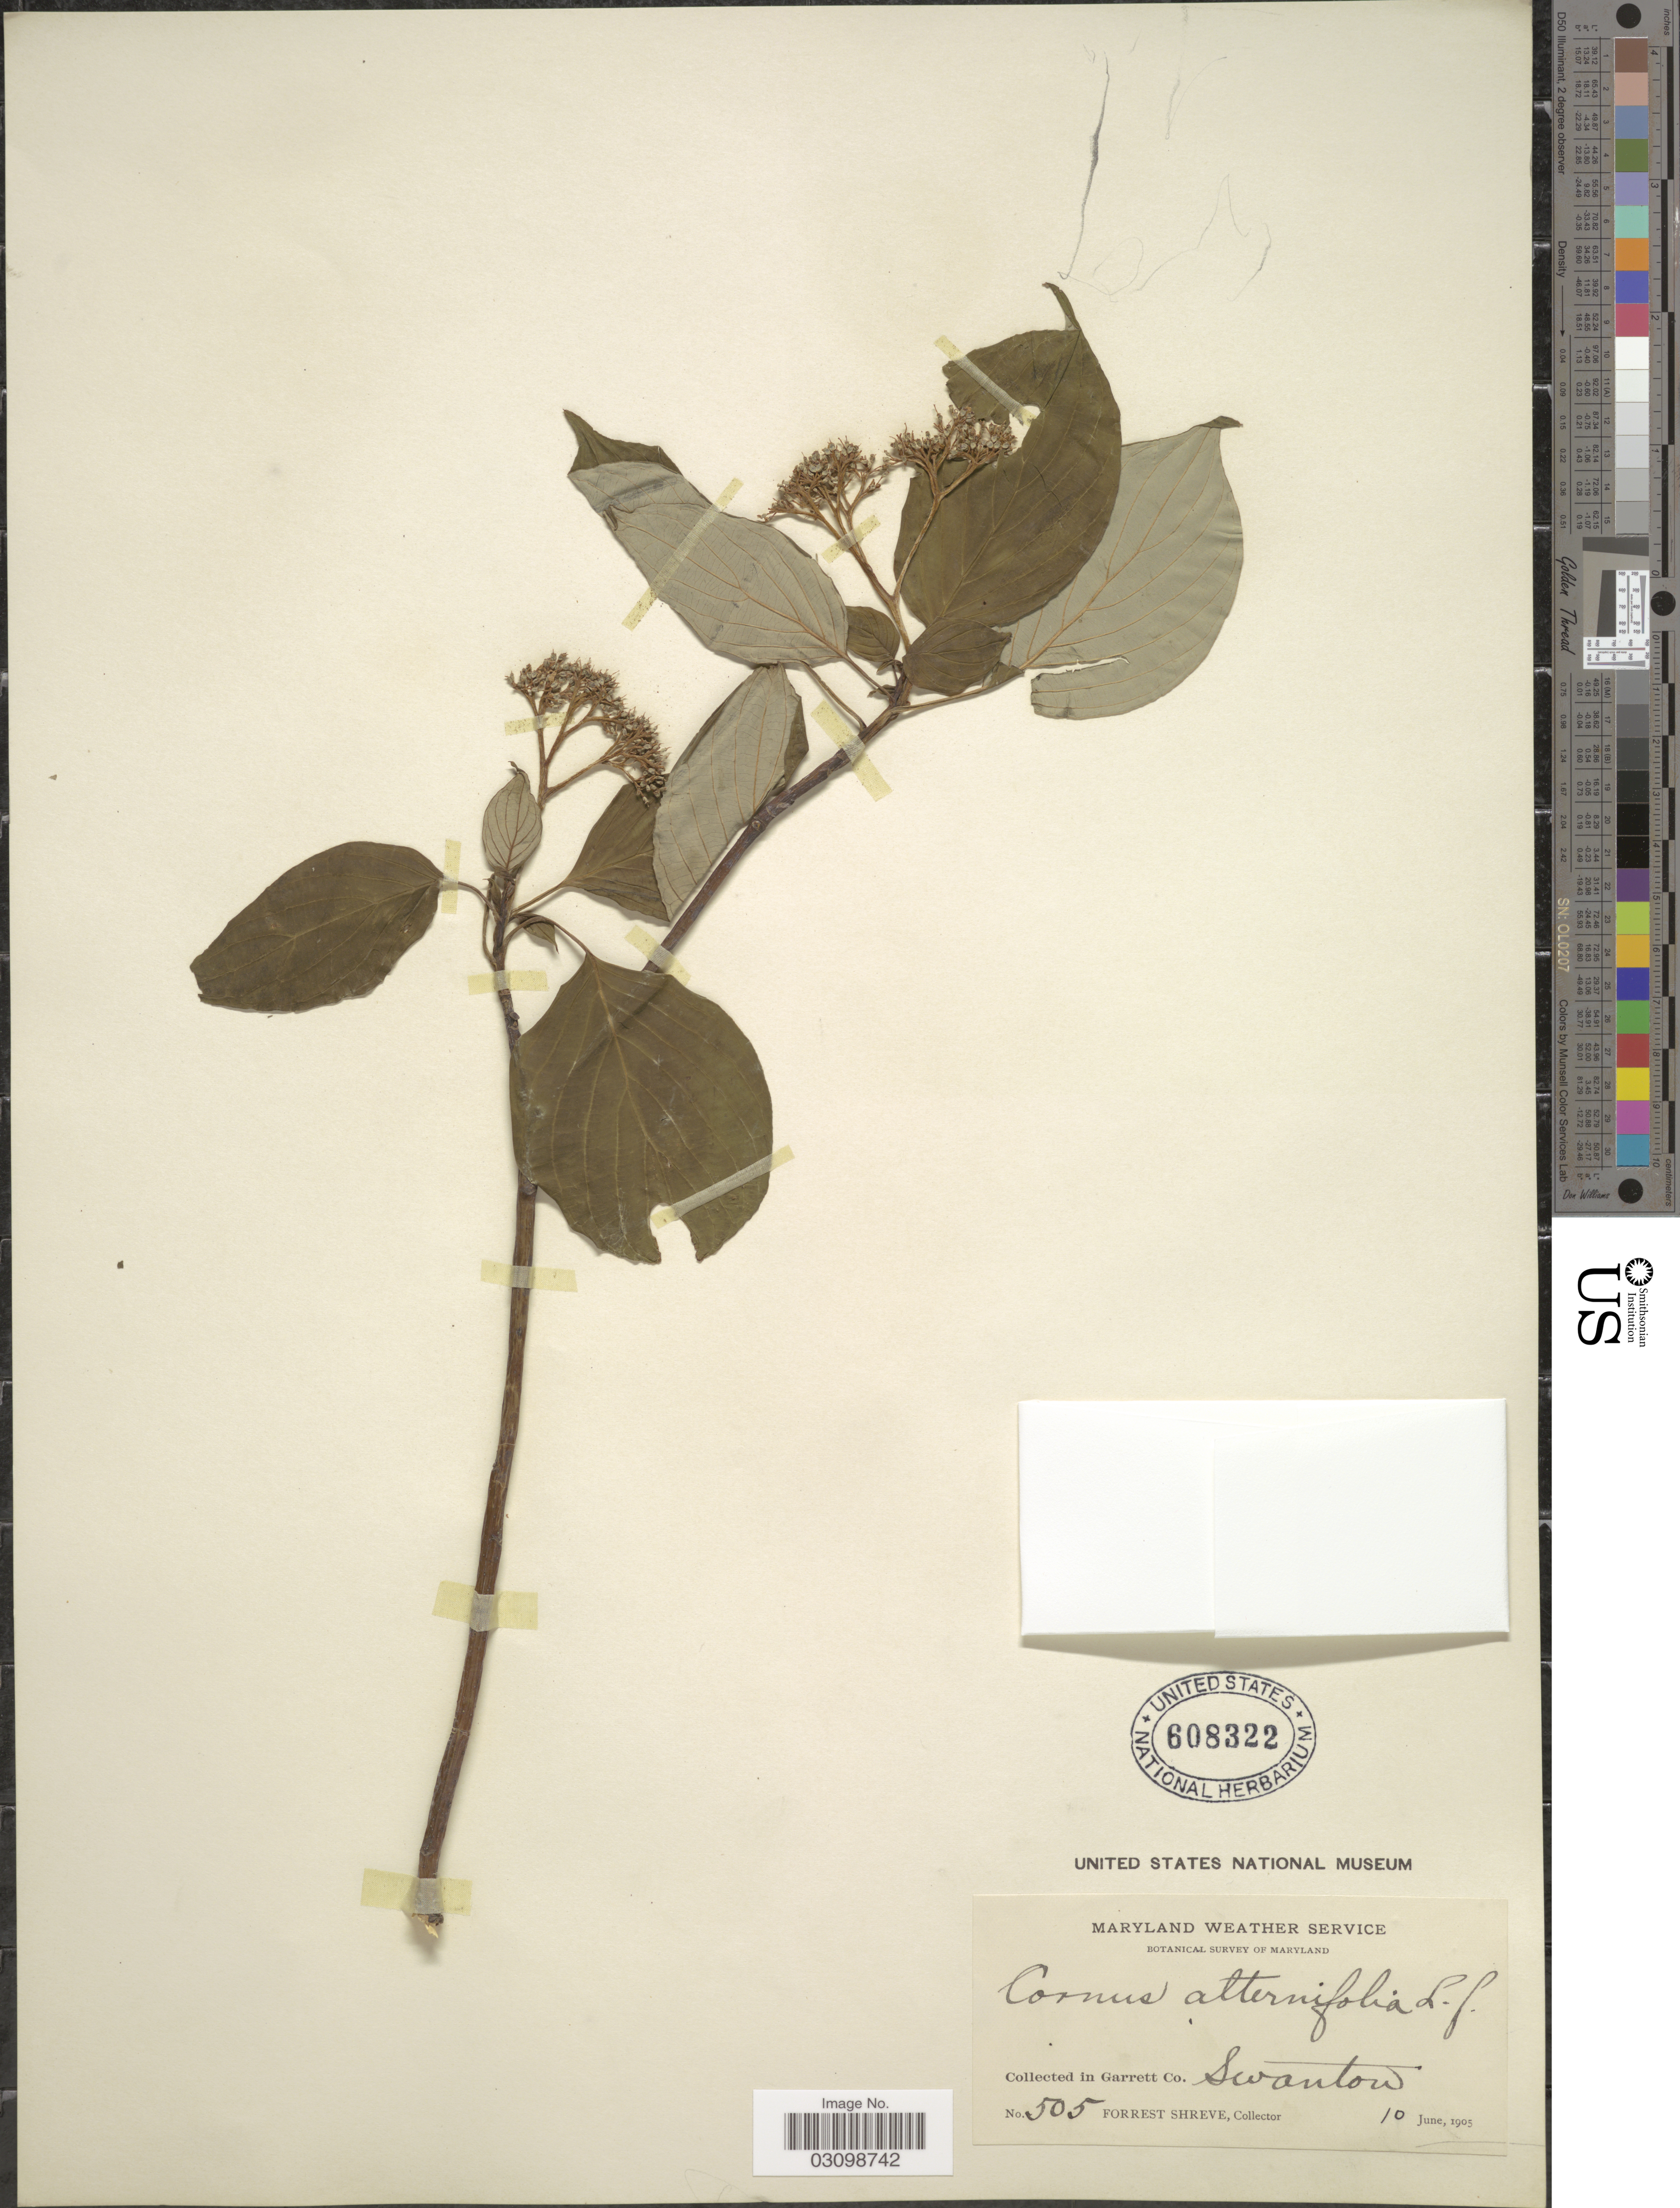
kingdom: Plantae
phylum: Tracheophyta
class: Magnoliopsida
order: Cornales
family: Cornaceae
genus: Cornus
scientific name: Cornus alternifolia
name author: L.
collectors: F. Shreve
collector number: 505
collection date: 1905-06-10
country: United States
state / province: Maryland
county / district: Garrett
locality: In Garrett Co. Swanton.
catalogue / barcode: US 608322